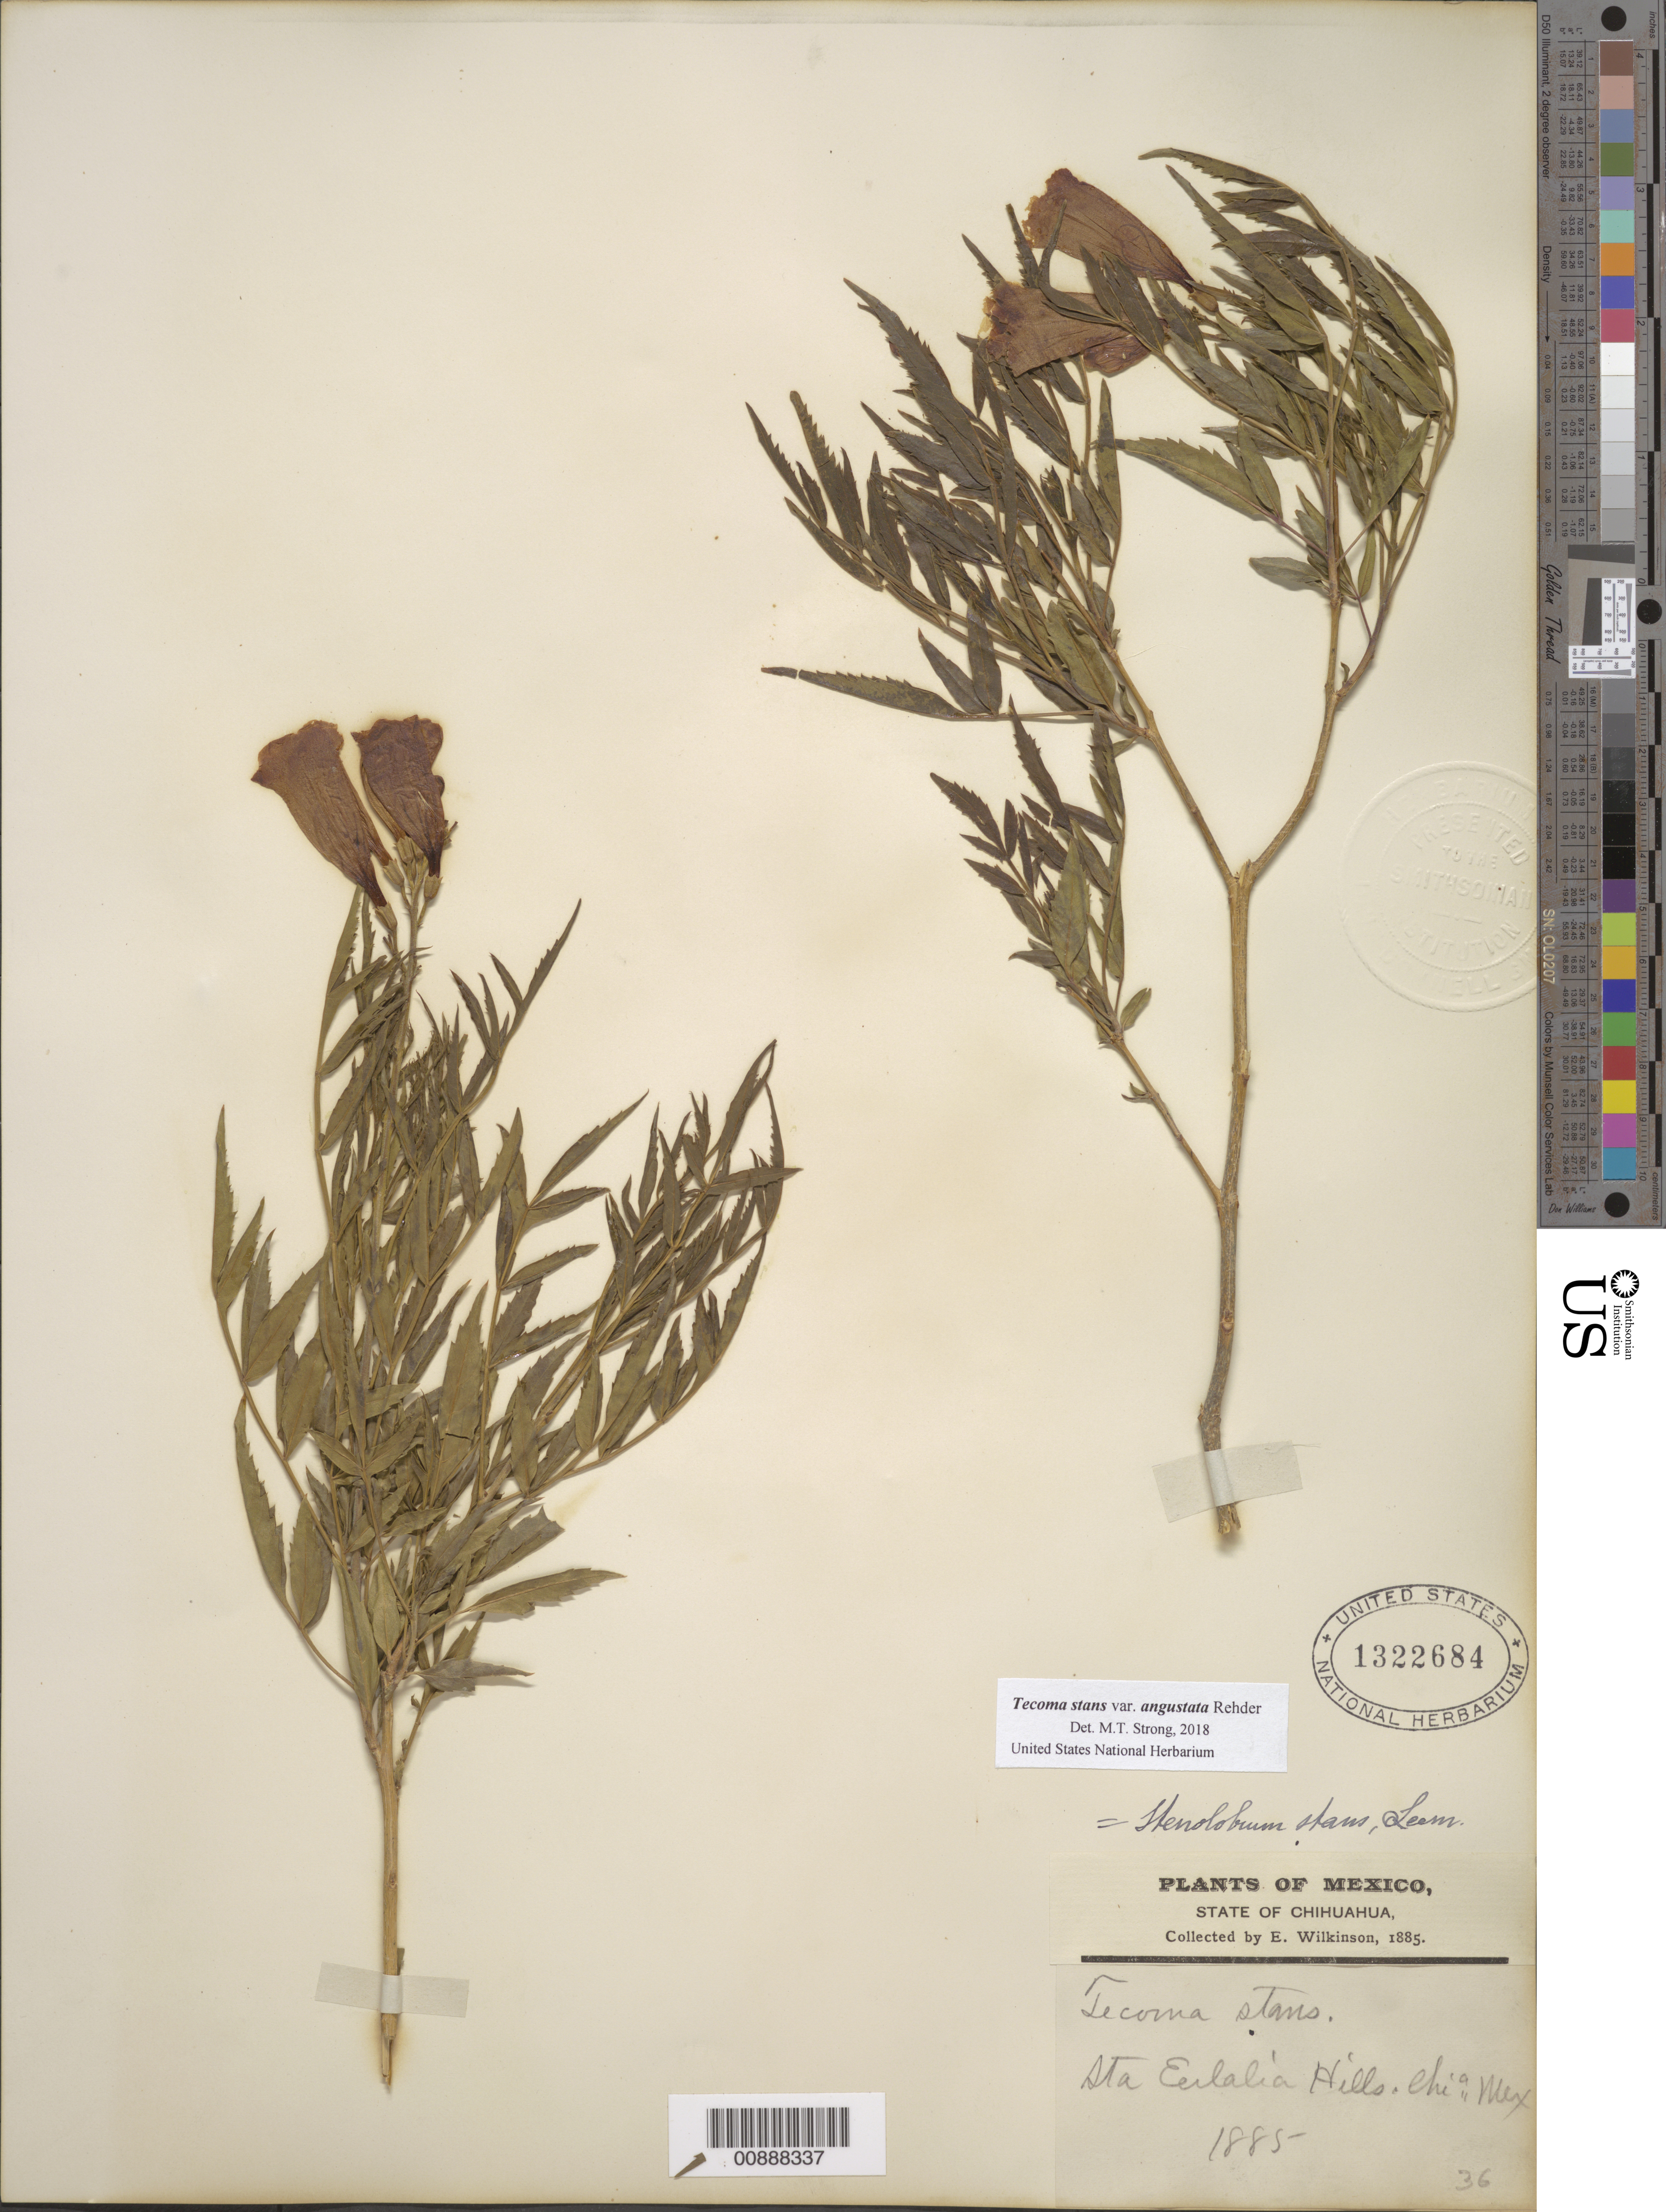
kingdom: Plantae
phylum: Tracheophyta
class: Magnoliopsida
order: Lamiales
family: Bignoniaceae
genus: Tecoma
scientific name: Tecoma stans var. angustata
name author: Rehder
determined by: Strong, M. T., (US), Smithsonian Institution - National Museum of Natural History (UNITED STATES)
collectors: C. G. Pringle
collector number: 36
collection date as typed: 1885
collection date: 1885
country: Mexico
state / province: Chihuahua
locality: Sta. Eulalia Hills, Chihuahua.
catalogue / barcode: US 1322684